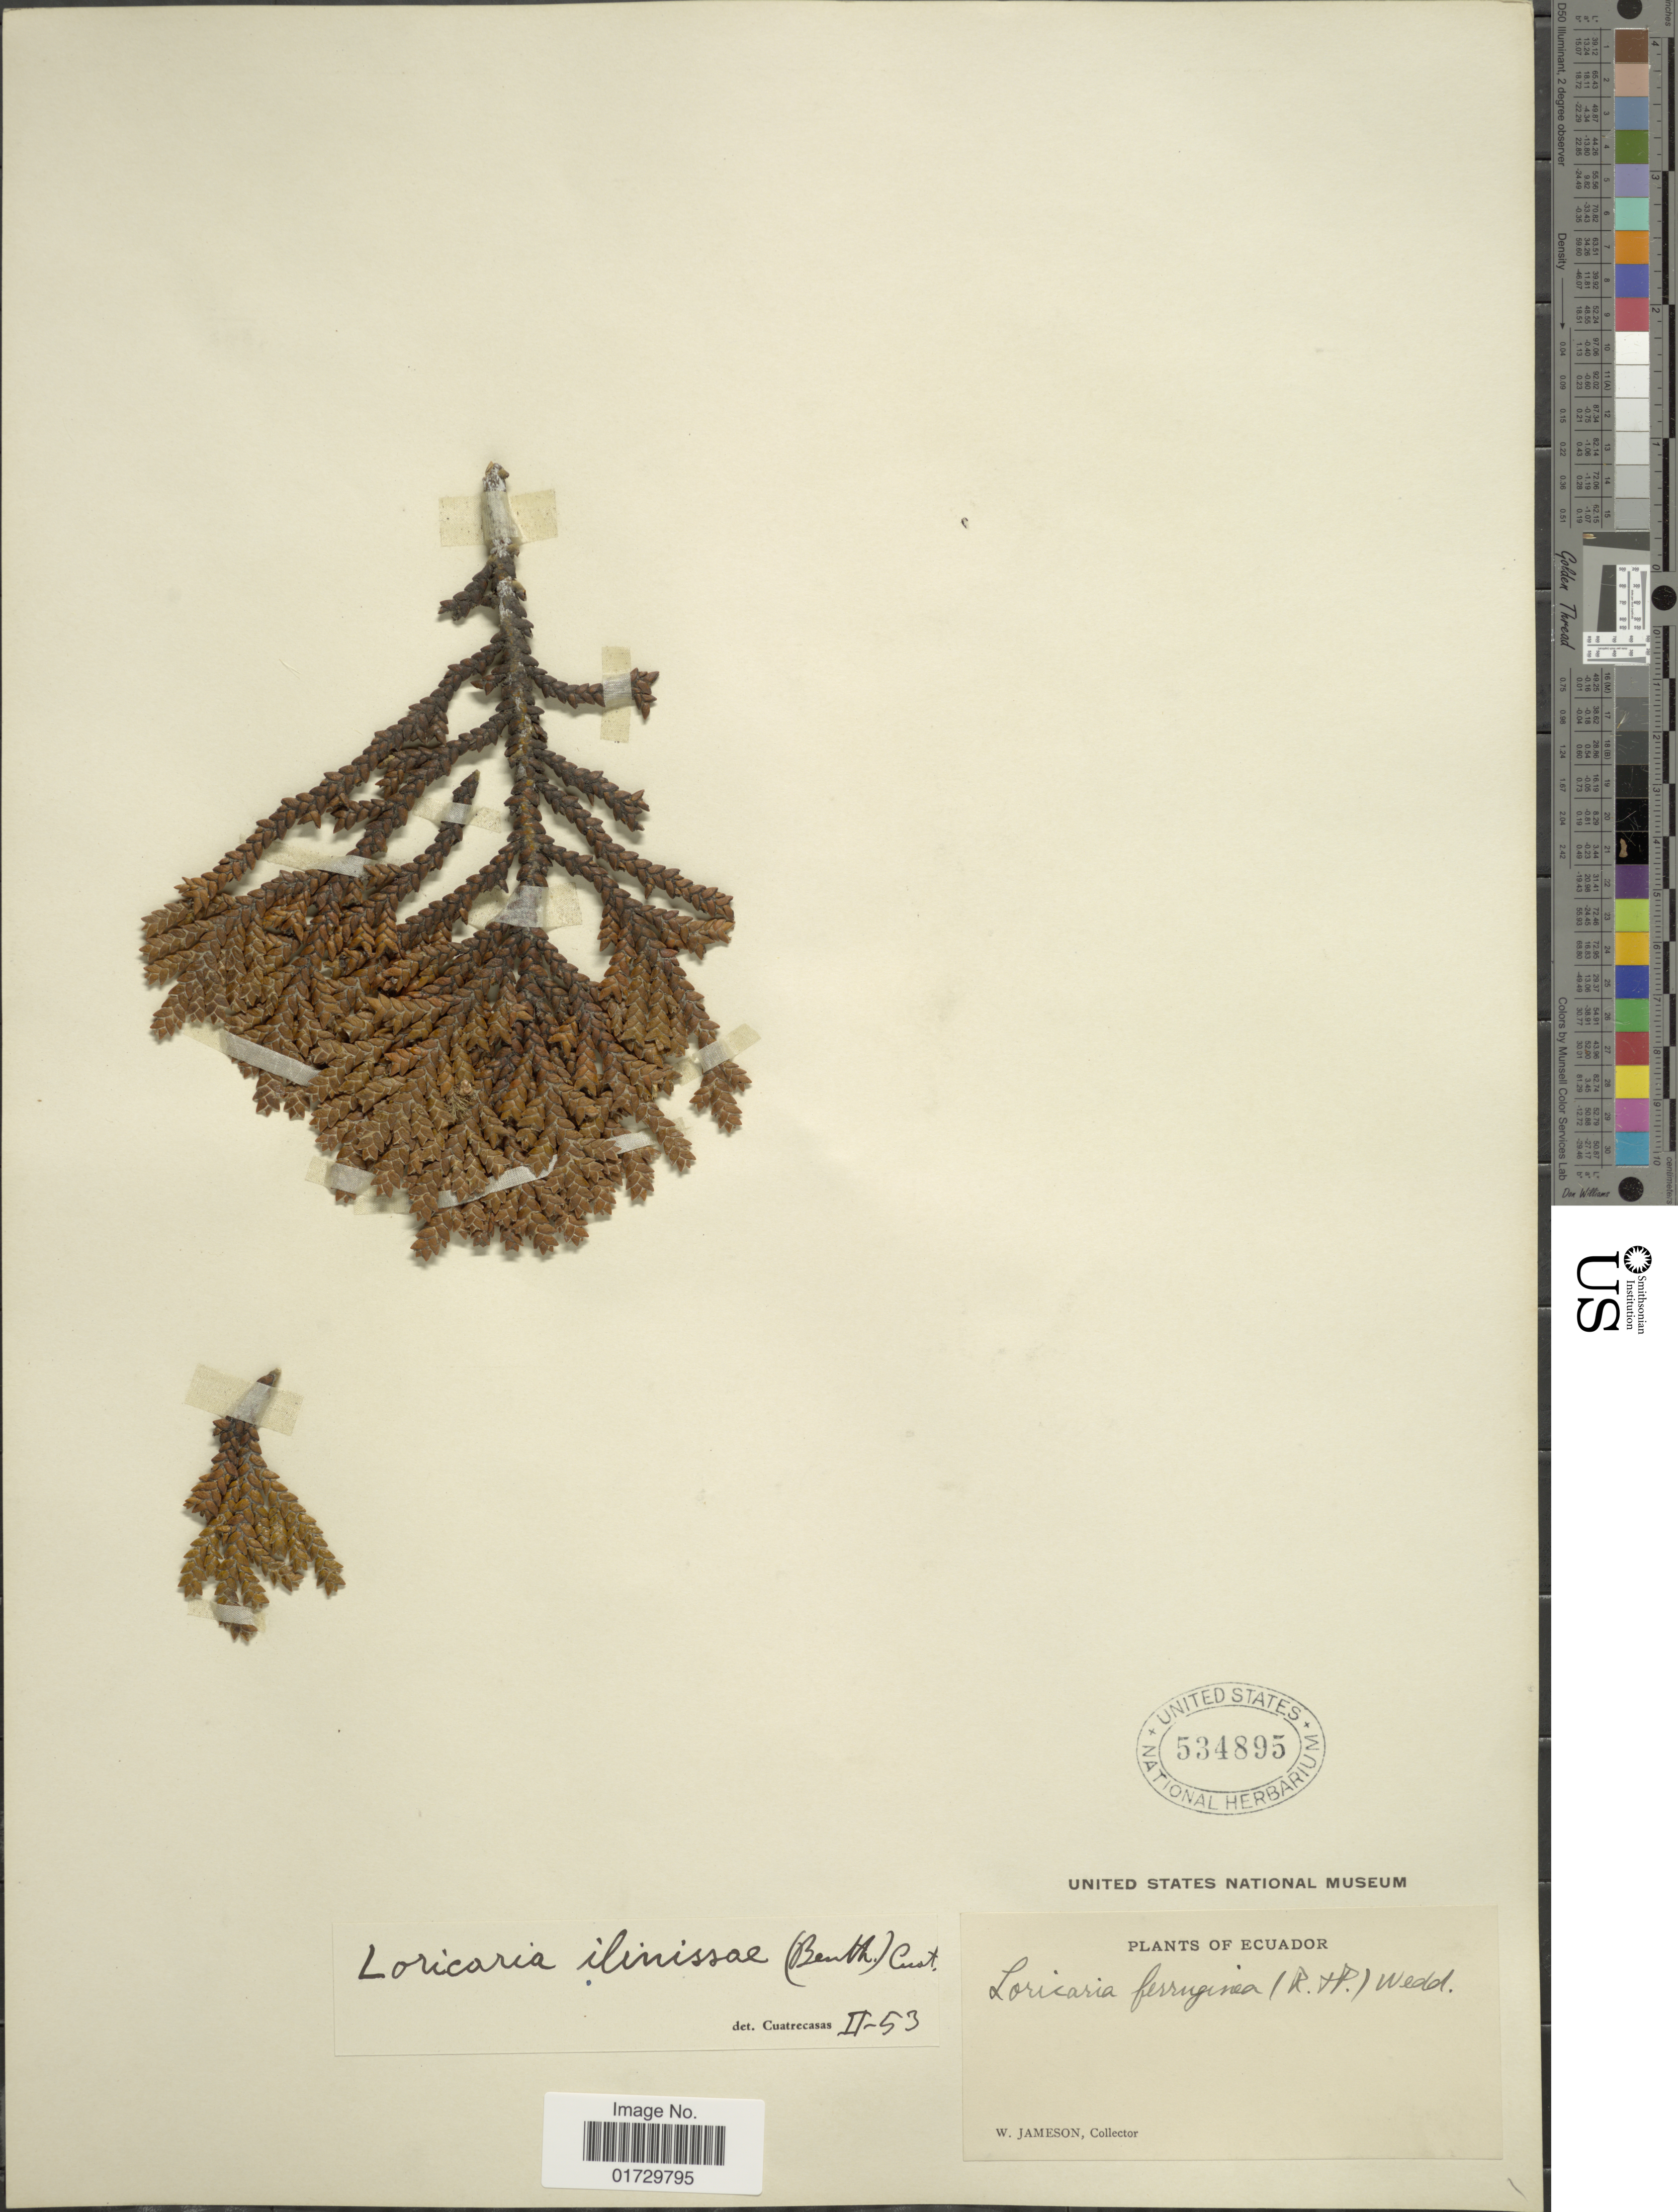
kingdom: Plantae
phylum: Tracheophyta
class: Magnoliopsida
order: Asterales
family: Asteraceae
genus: Loricaria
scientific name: Loricaria ilinissae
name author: (Benth.) Cuatrec.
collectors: W. Jameson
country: Ecuador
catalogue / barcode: US 534895